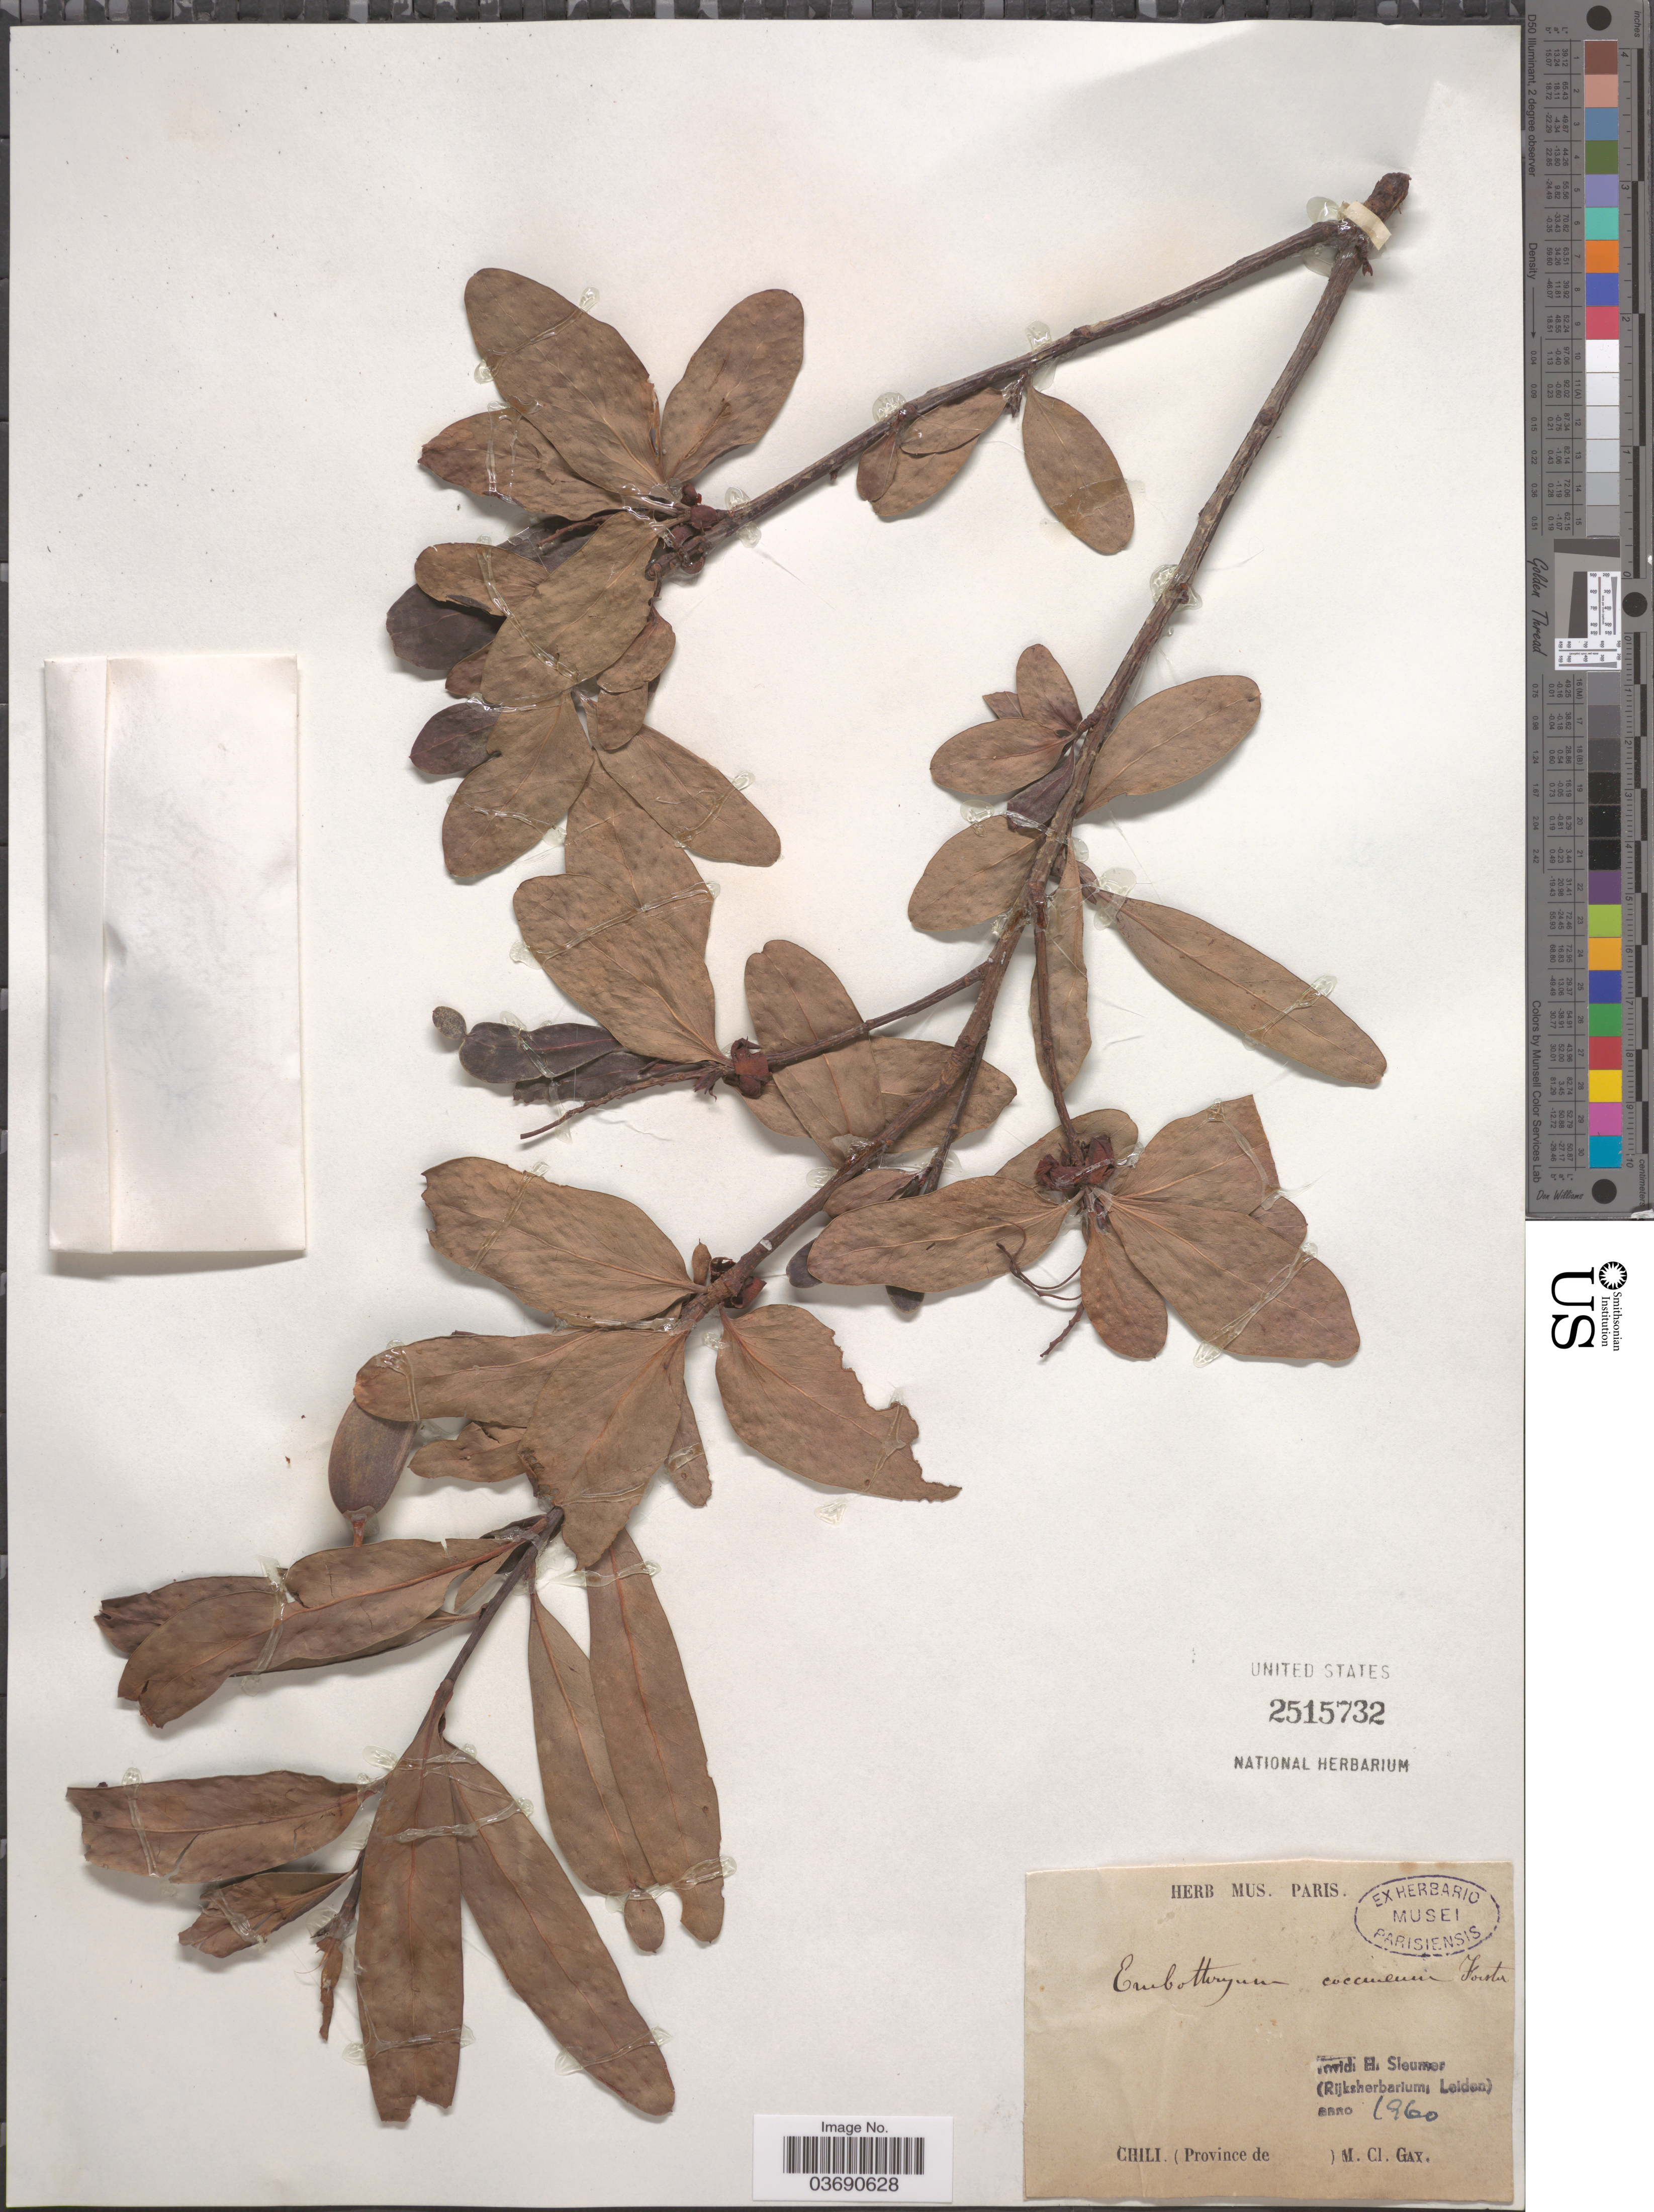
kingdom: Plantae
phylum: Tracheophyta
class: Magnoliopsida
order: Proteales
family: Proteaceae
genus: Embothrium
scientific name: Embothrium coccineum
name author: J.R. Forst. & G. Forst.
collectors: M. Gay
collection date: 1960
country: Chile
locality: (Province de ). [unsure placement]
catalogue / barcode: US 2515732